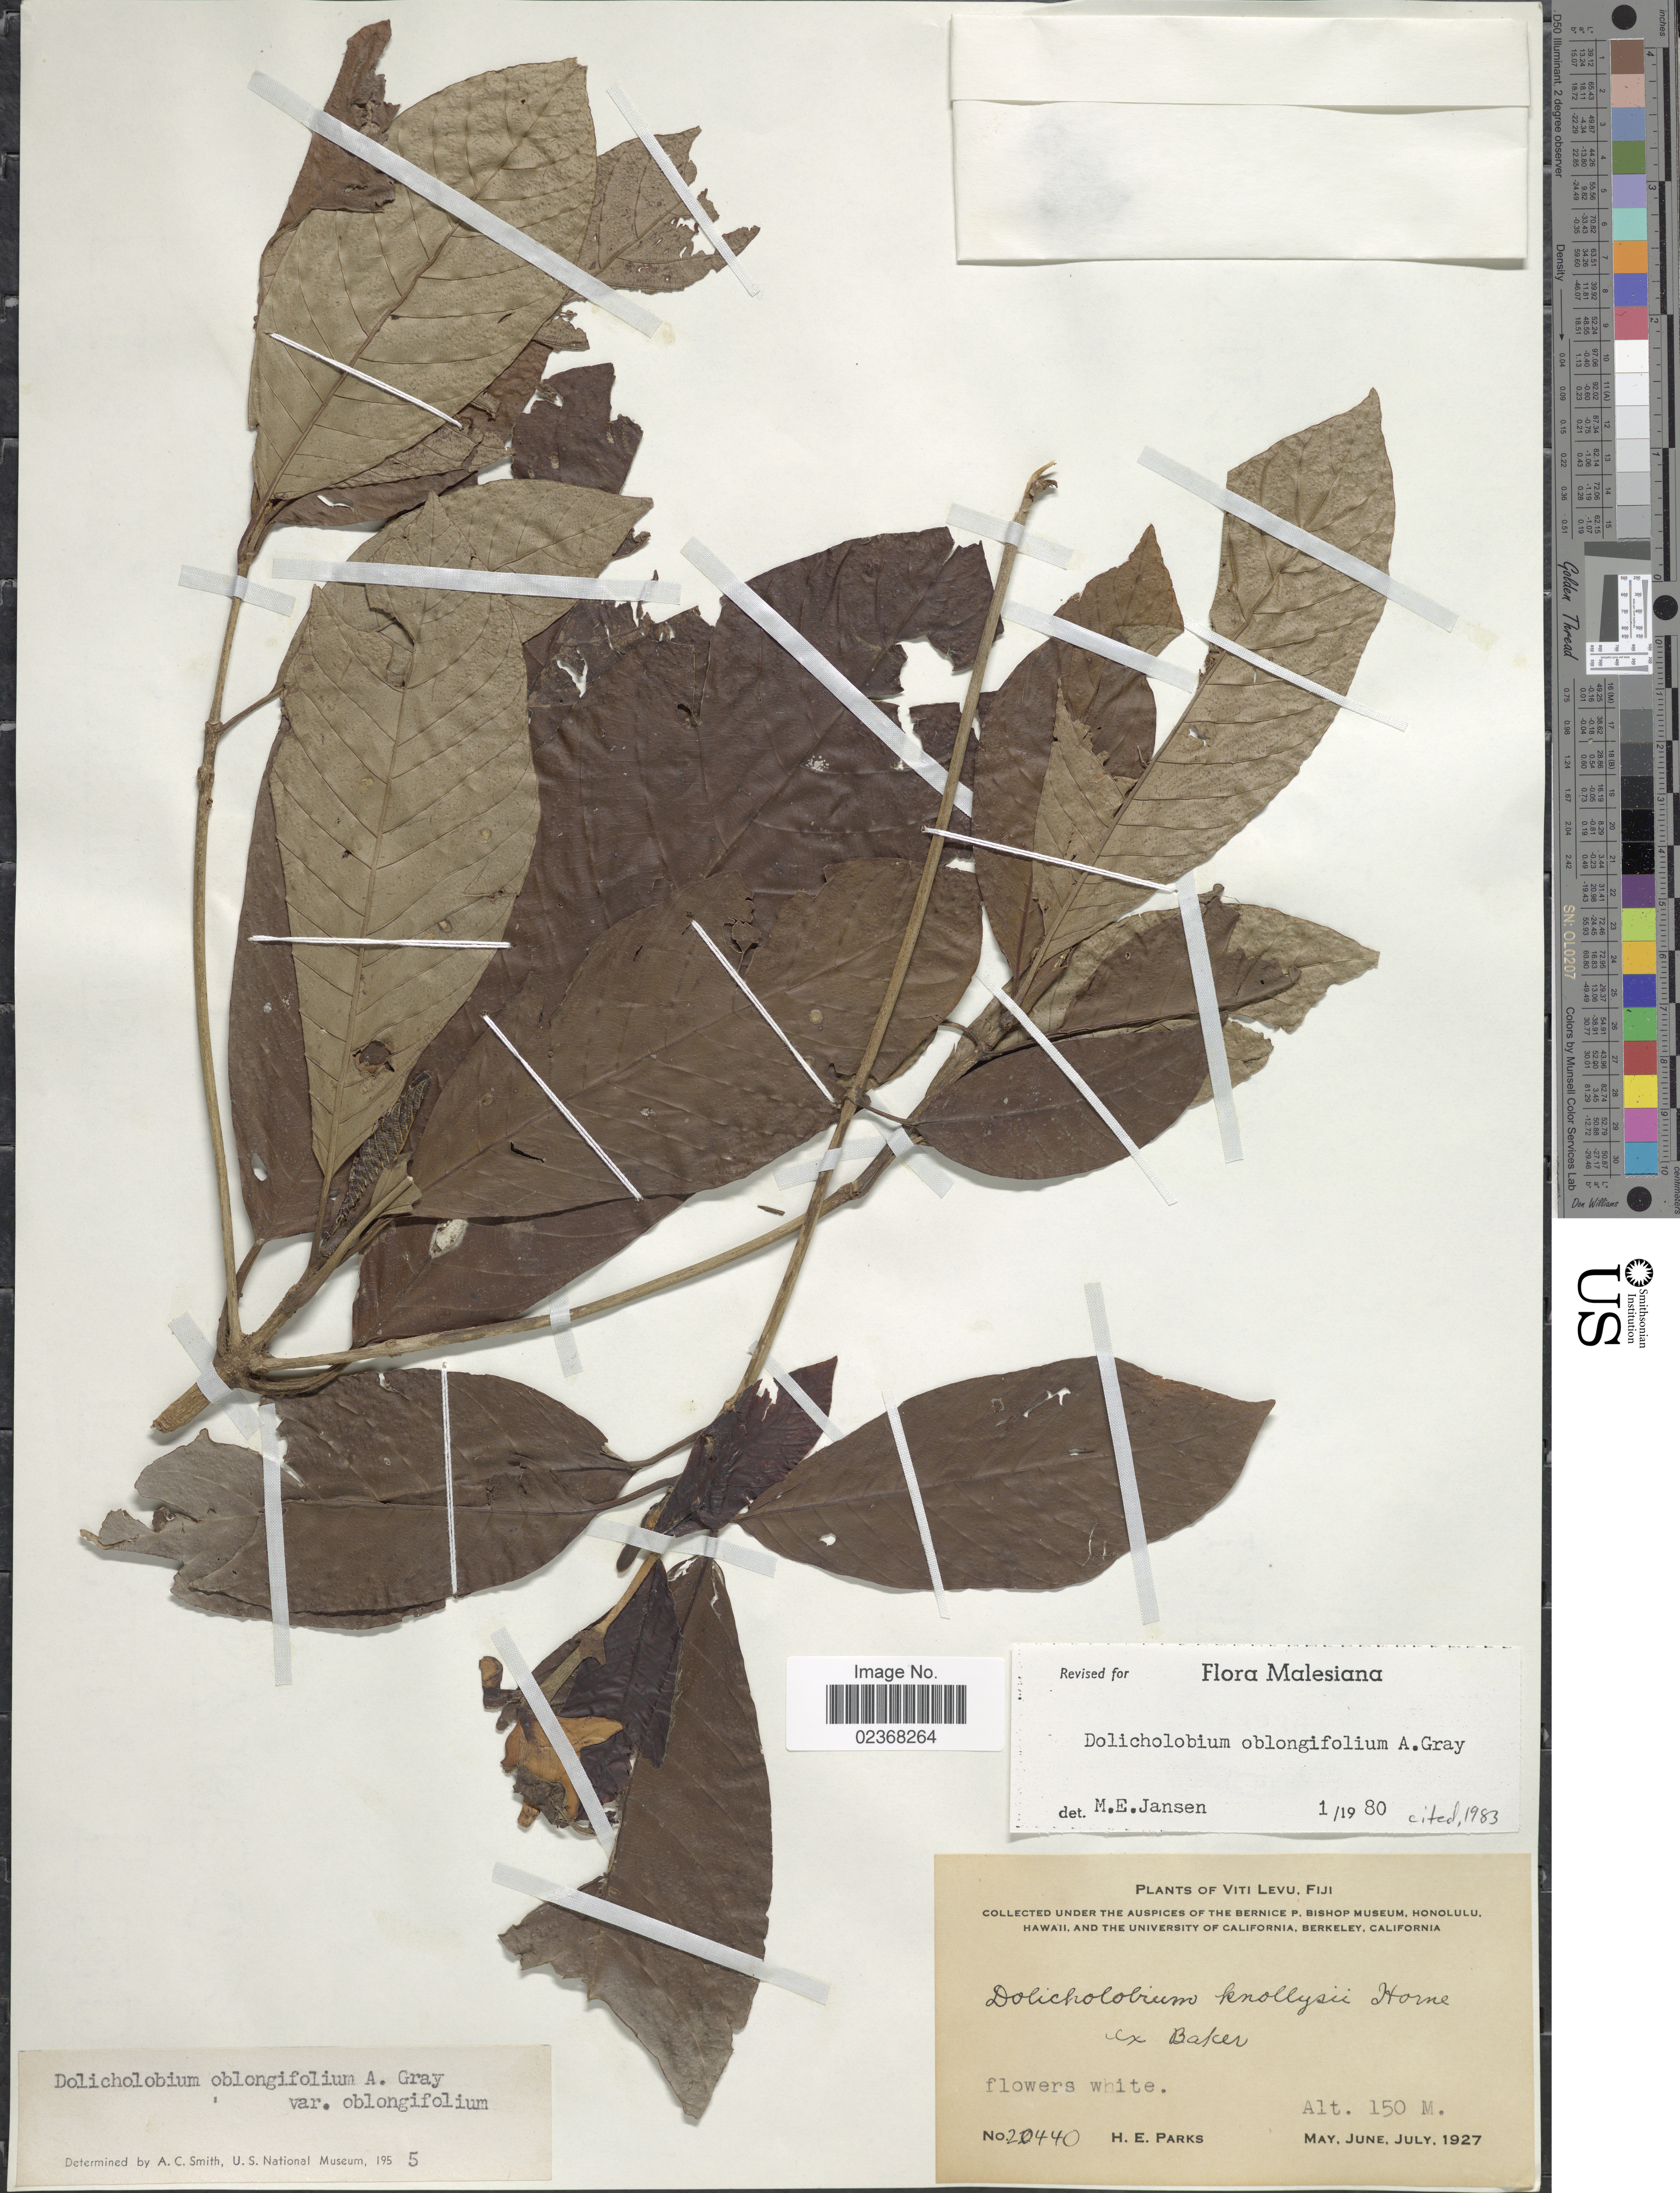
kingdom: Plantae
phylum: Tracheophyta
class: Magnoliopsida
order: Gentianales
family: Rubiaceae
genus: Dolicholobium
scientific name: Dolicholobium oblongifolium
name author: A. Gray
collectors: H. E. Parks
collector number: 20440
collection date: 1927-05/1927-07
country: Fiji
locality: Viti Levu, Fiji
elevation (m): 150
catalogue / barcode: US 2192304